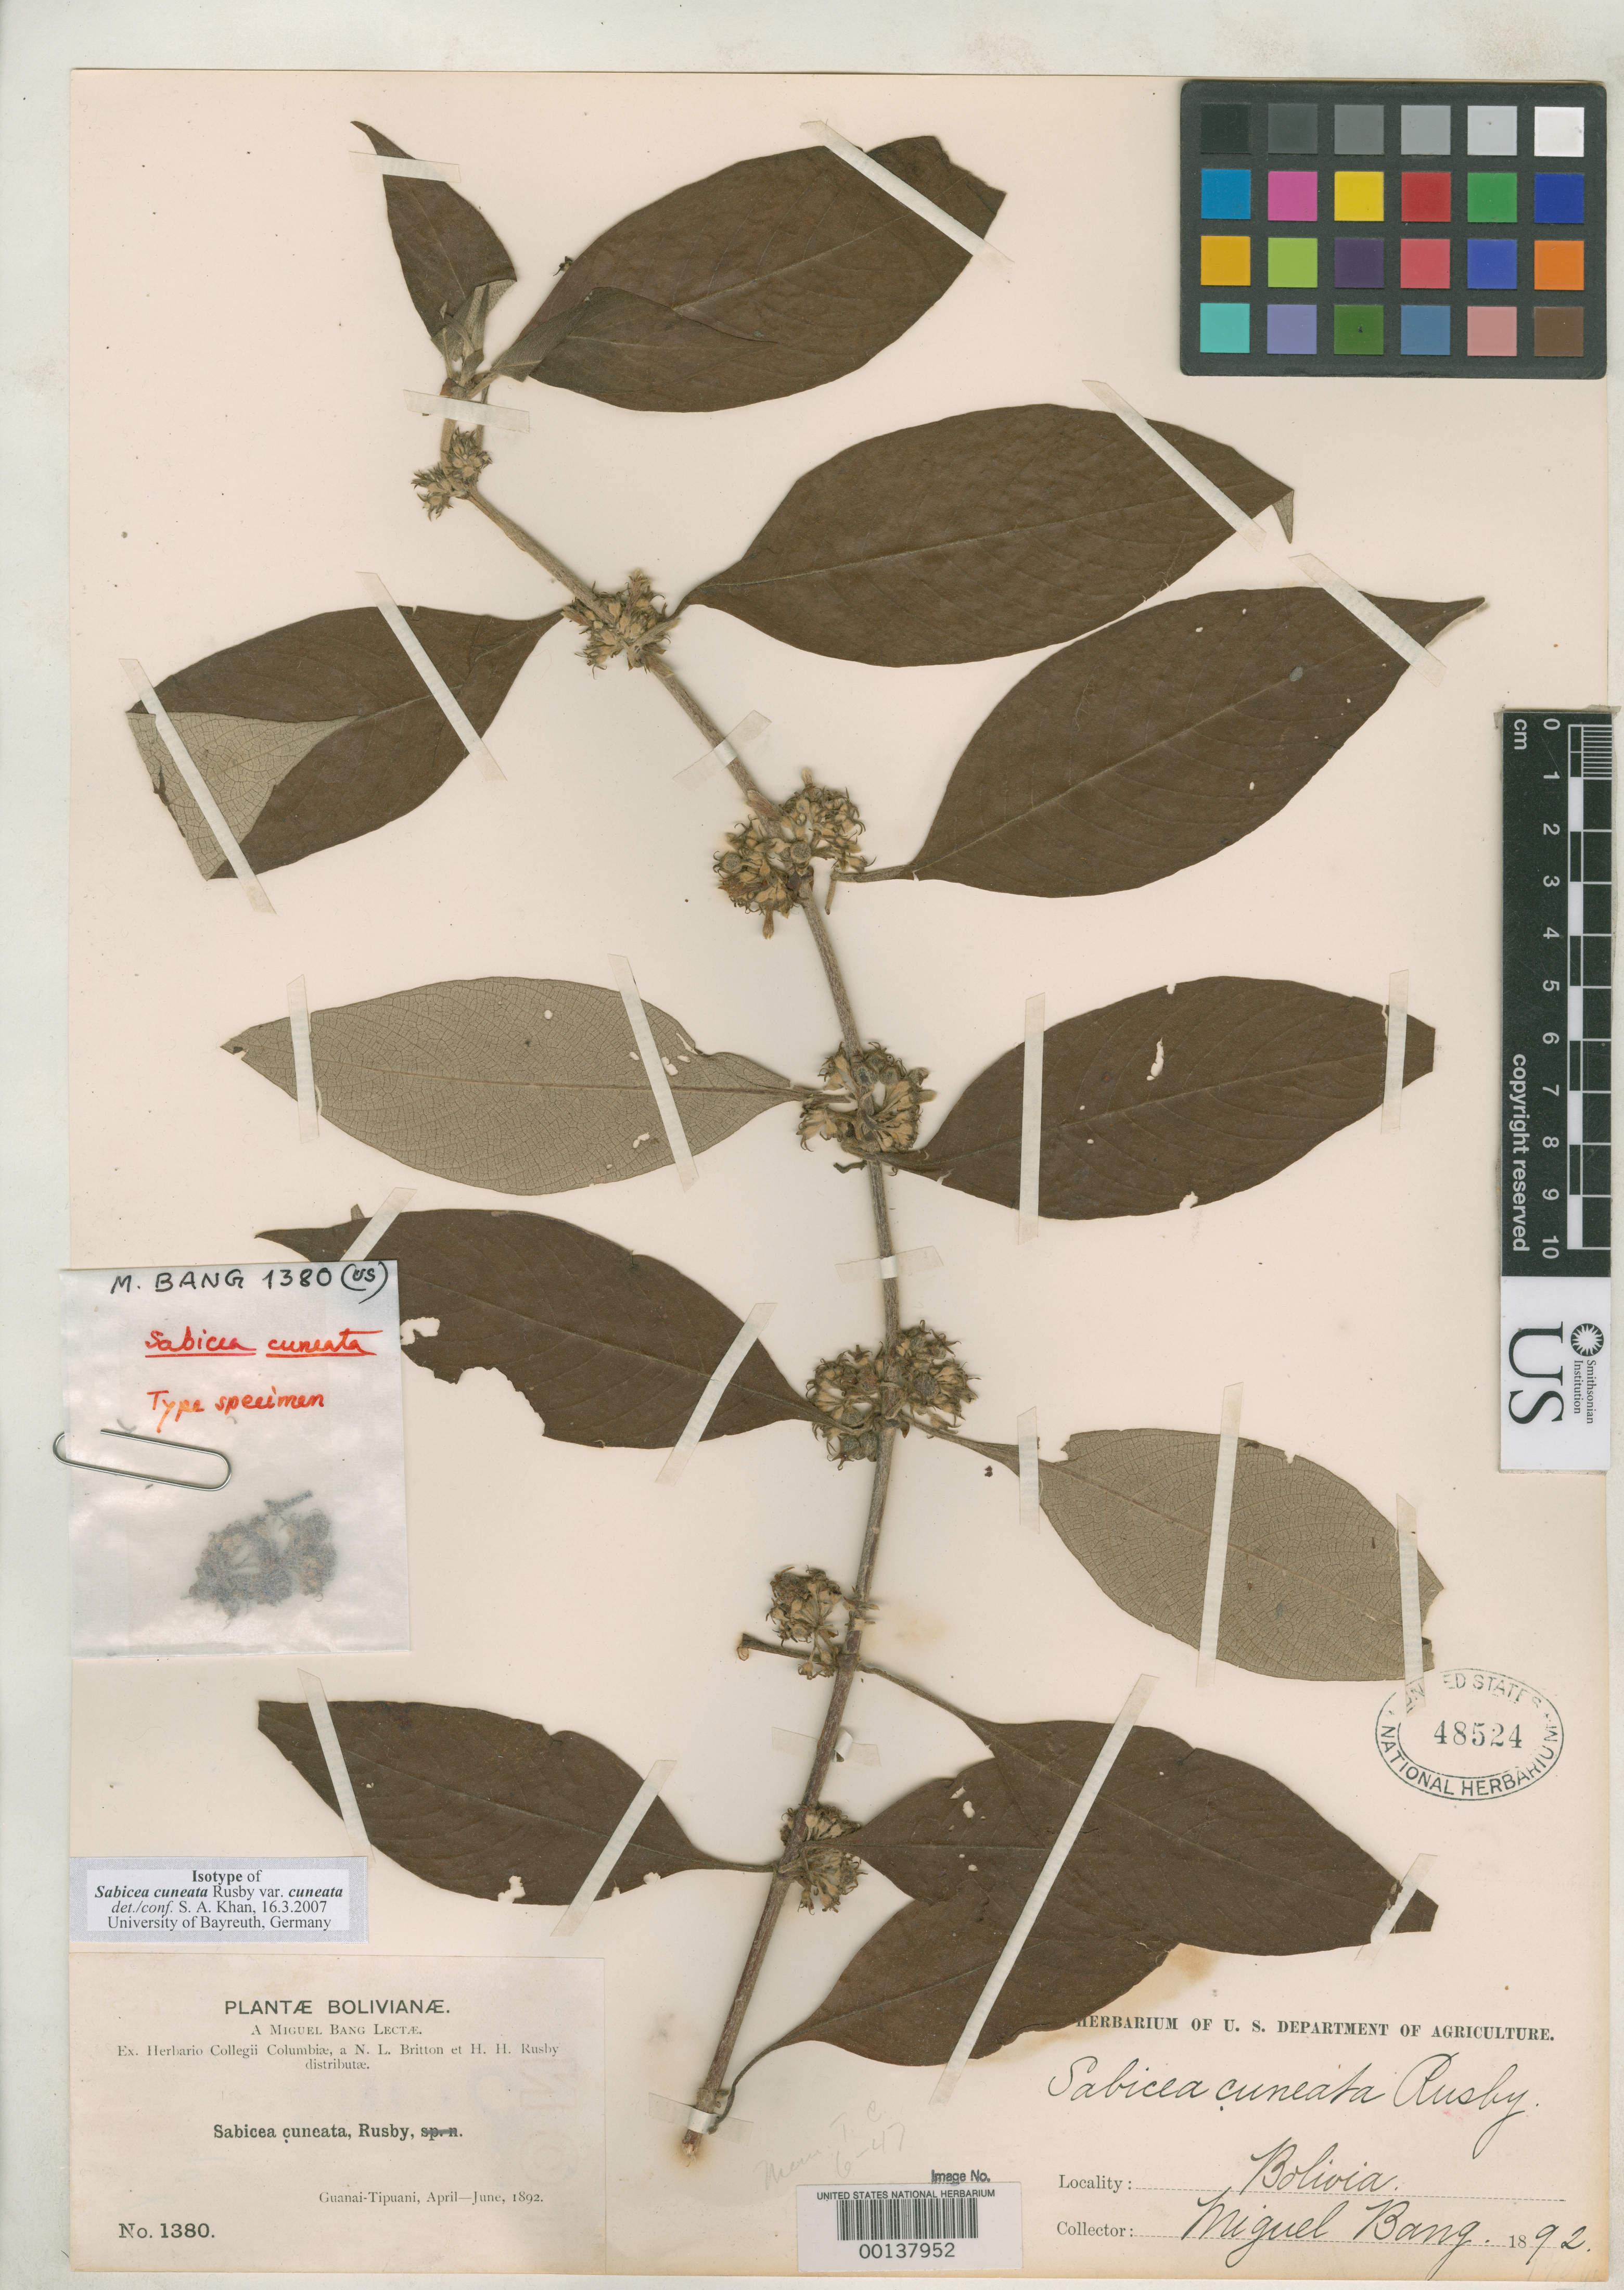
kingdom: Plantae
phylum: Tracheophyta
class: Magnoliopsida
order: Gentianales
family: Rubiaceae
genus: Sabicea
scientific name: Sabicea cuneata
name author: Rusby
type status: Isotype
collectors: M. Bang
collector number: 1380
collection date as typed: Apr 1892 to -- Jun 1892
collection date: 1892-04/1892-06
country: Bolivia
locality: Between Guanai and Tipuani.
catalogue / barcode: US 48524